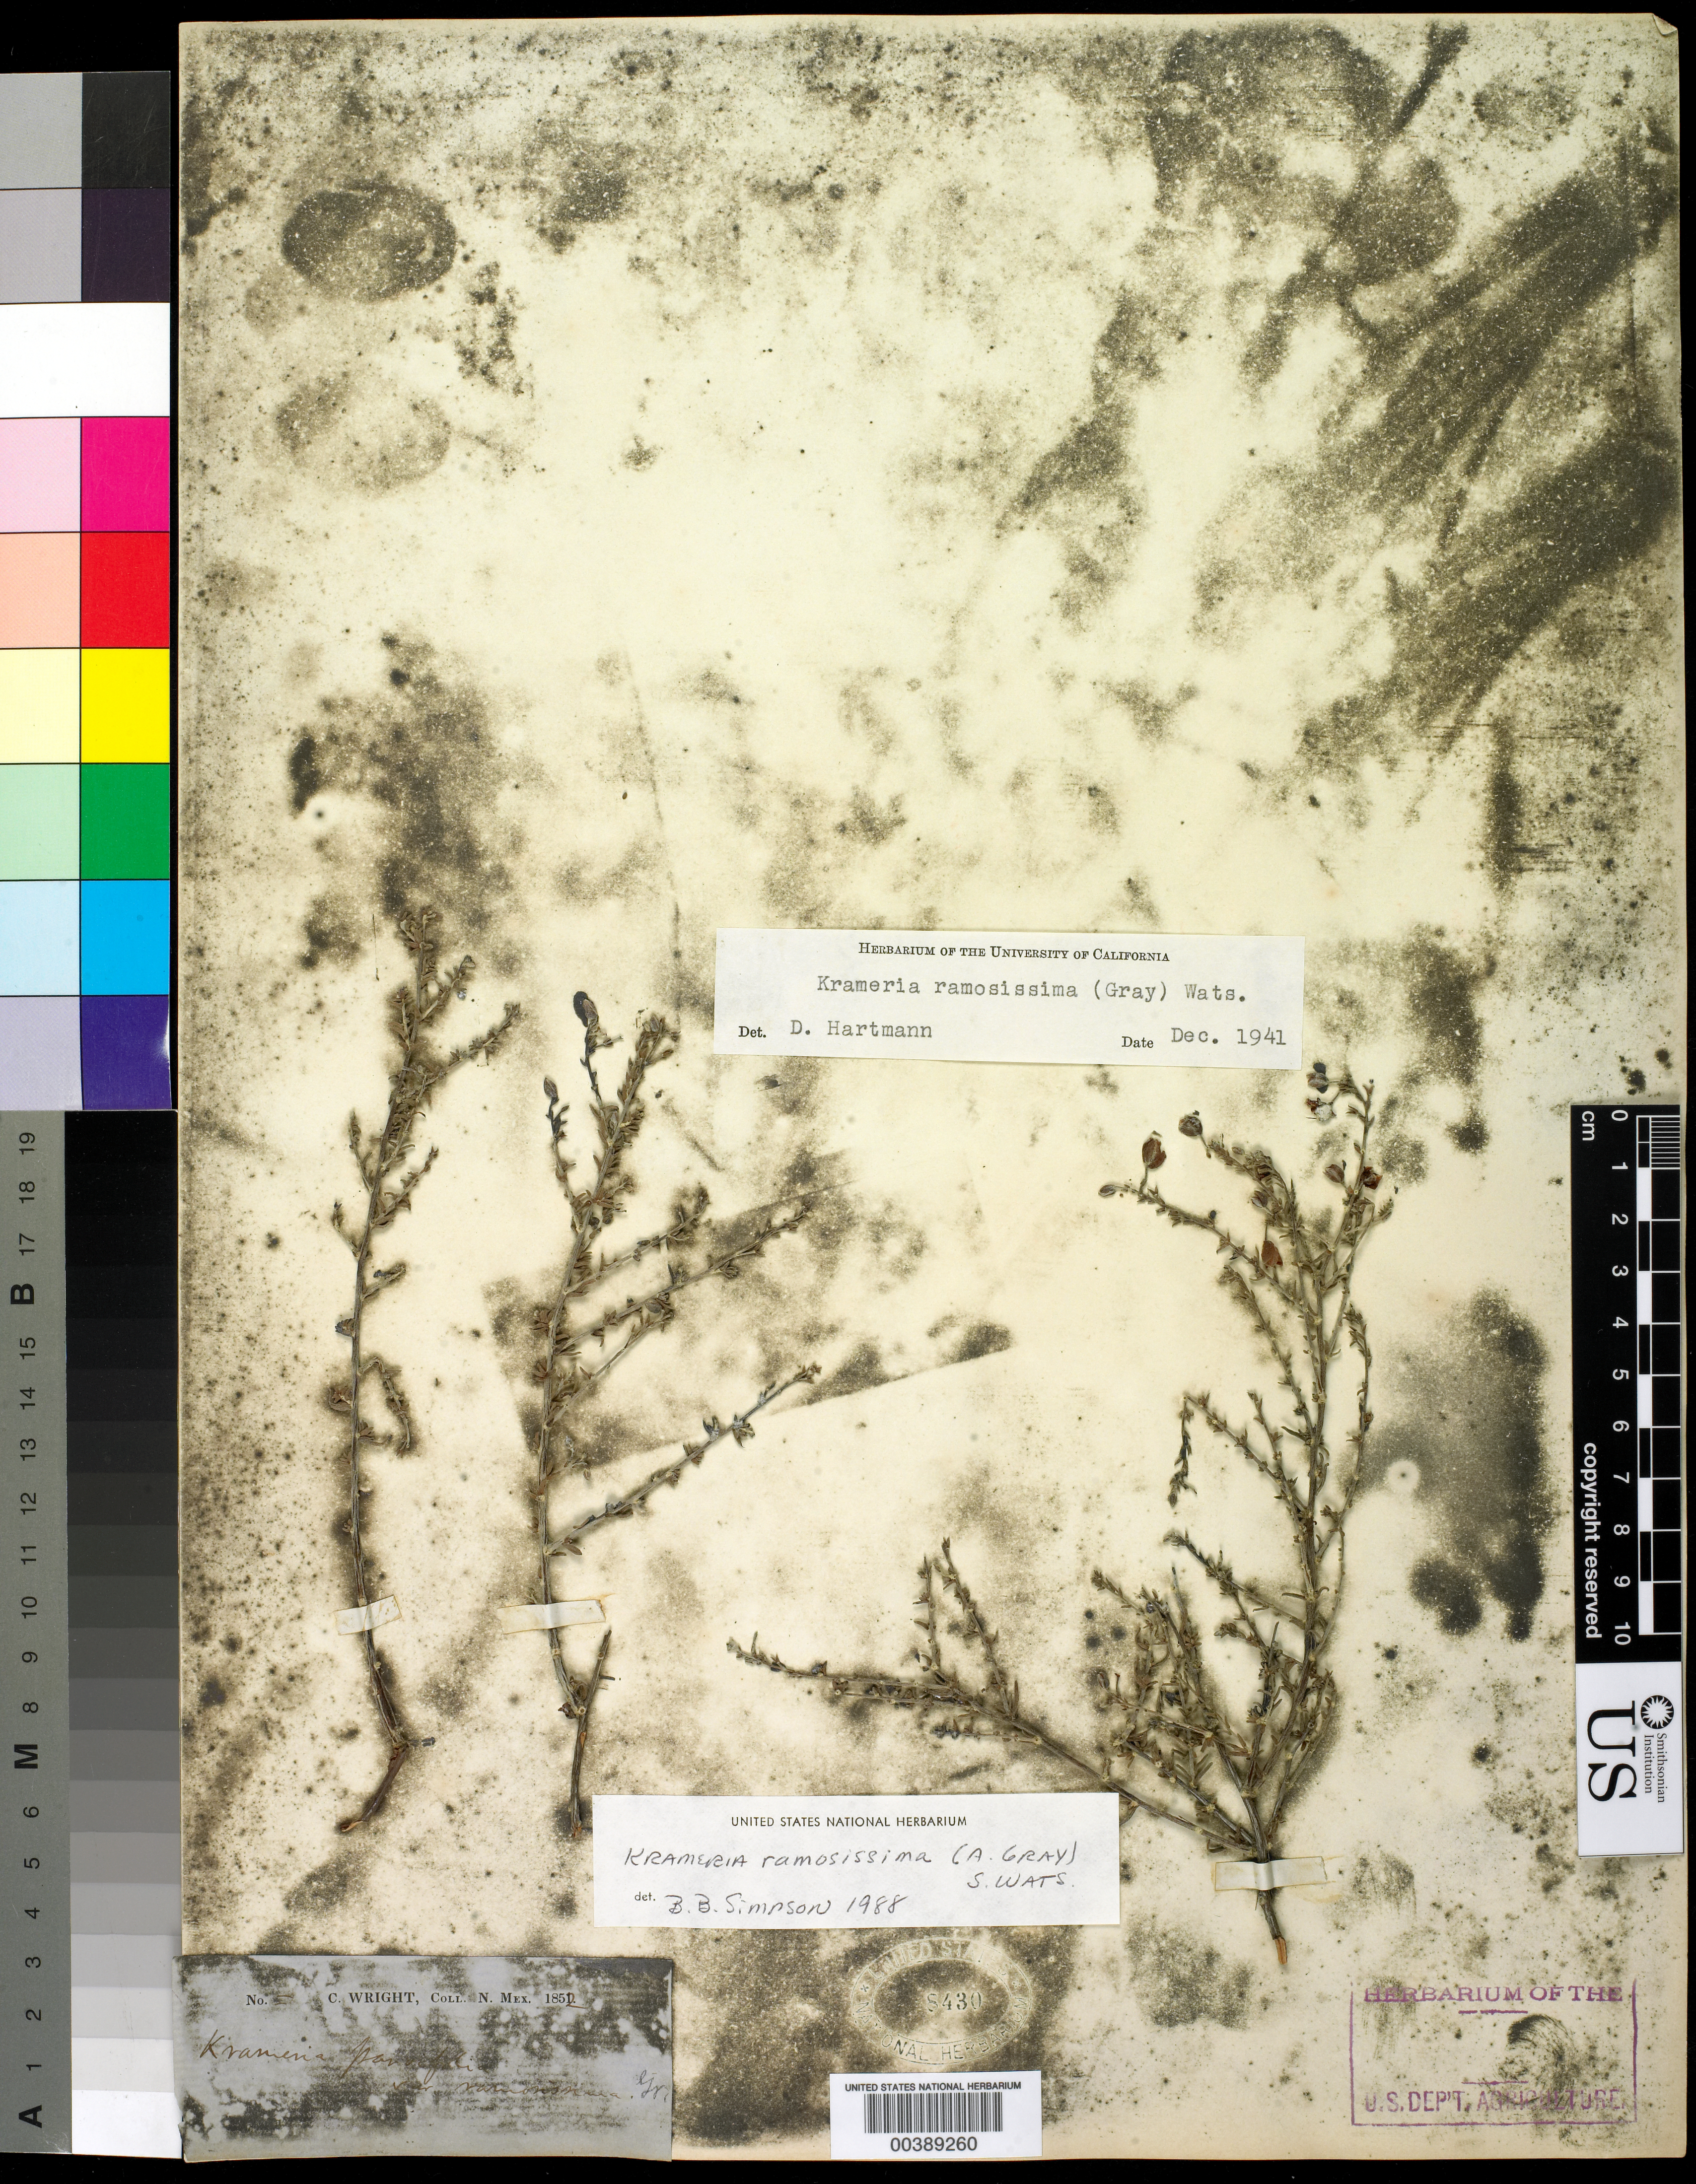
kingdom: Plantae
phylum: Tracheophyta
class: Magnoliopsida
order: Zygophyllales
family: Krameriaceae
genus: Krameria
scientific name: Krameria ramosissima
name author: (A. Gray) S. Watson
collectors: C. Wright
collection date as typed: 1852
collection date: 1852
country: United States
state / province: New Mexico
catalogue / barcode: US 8430